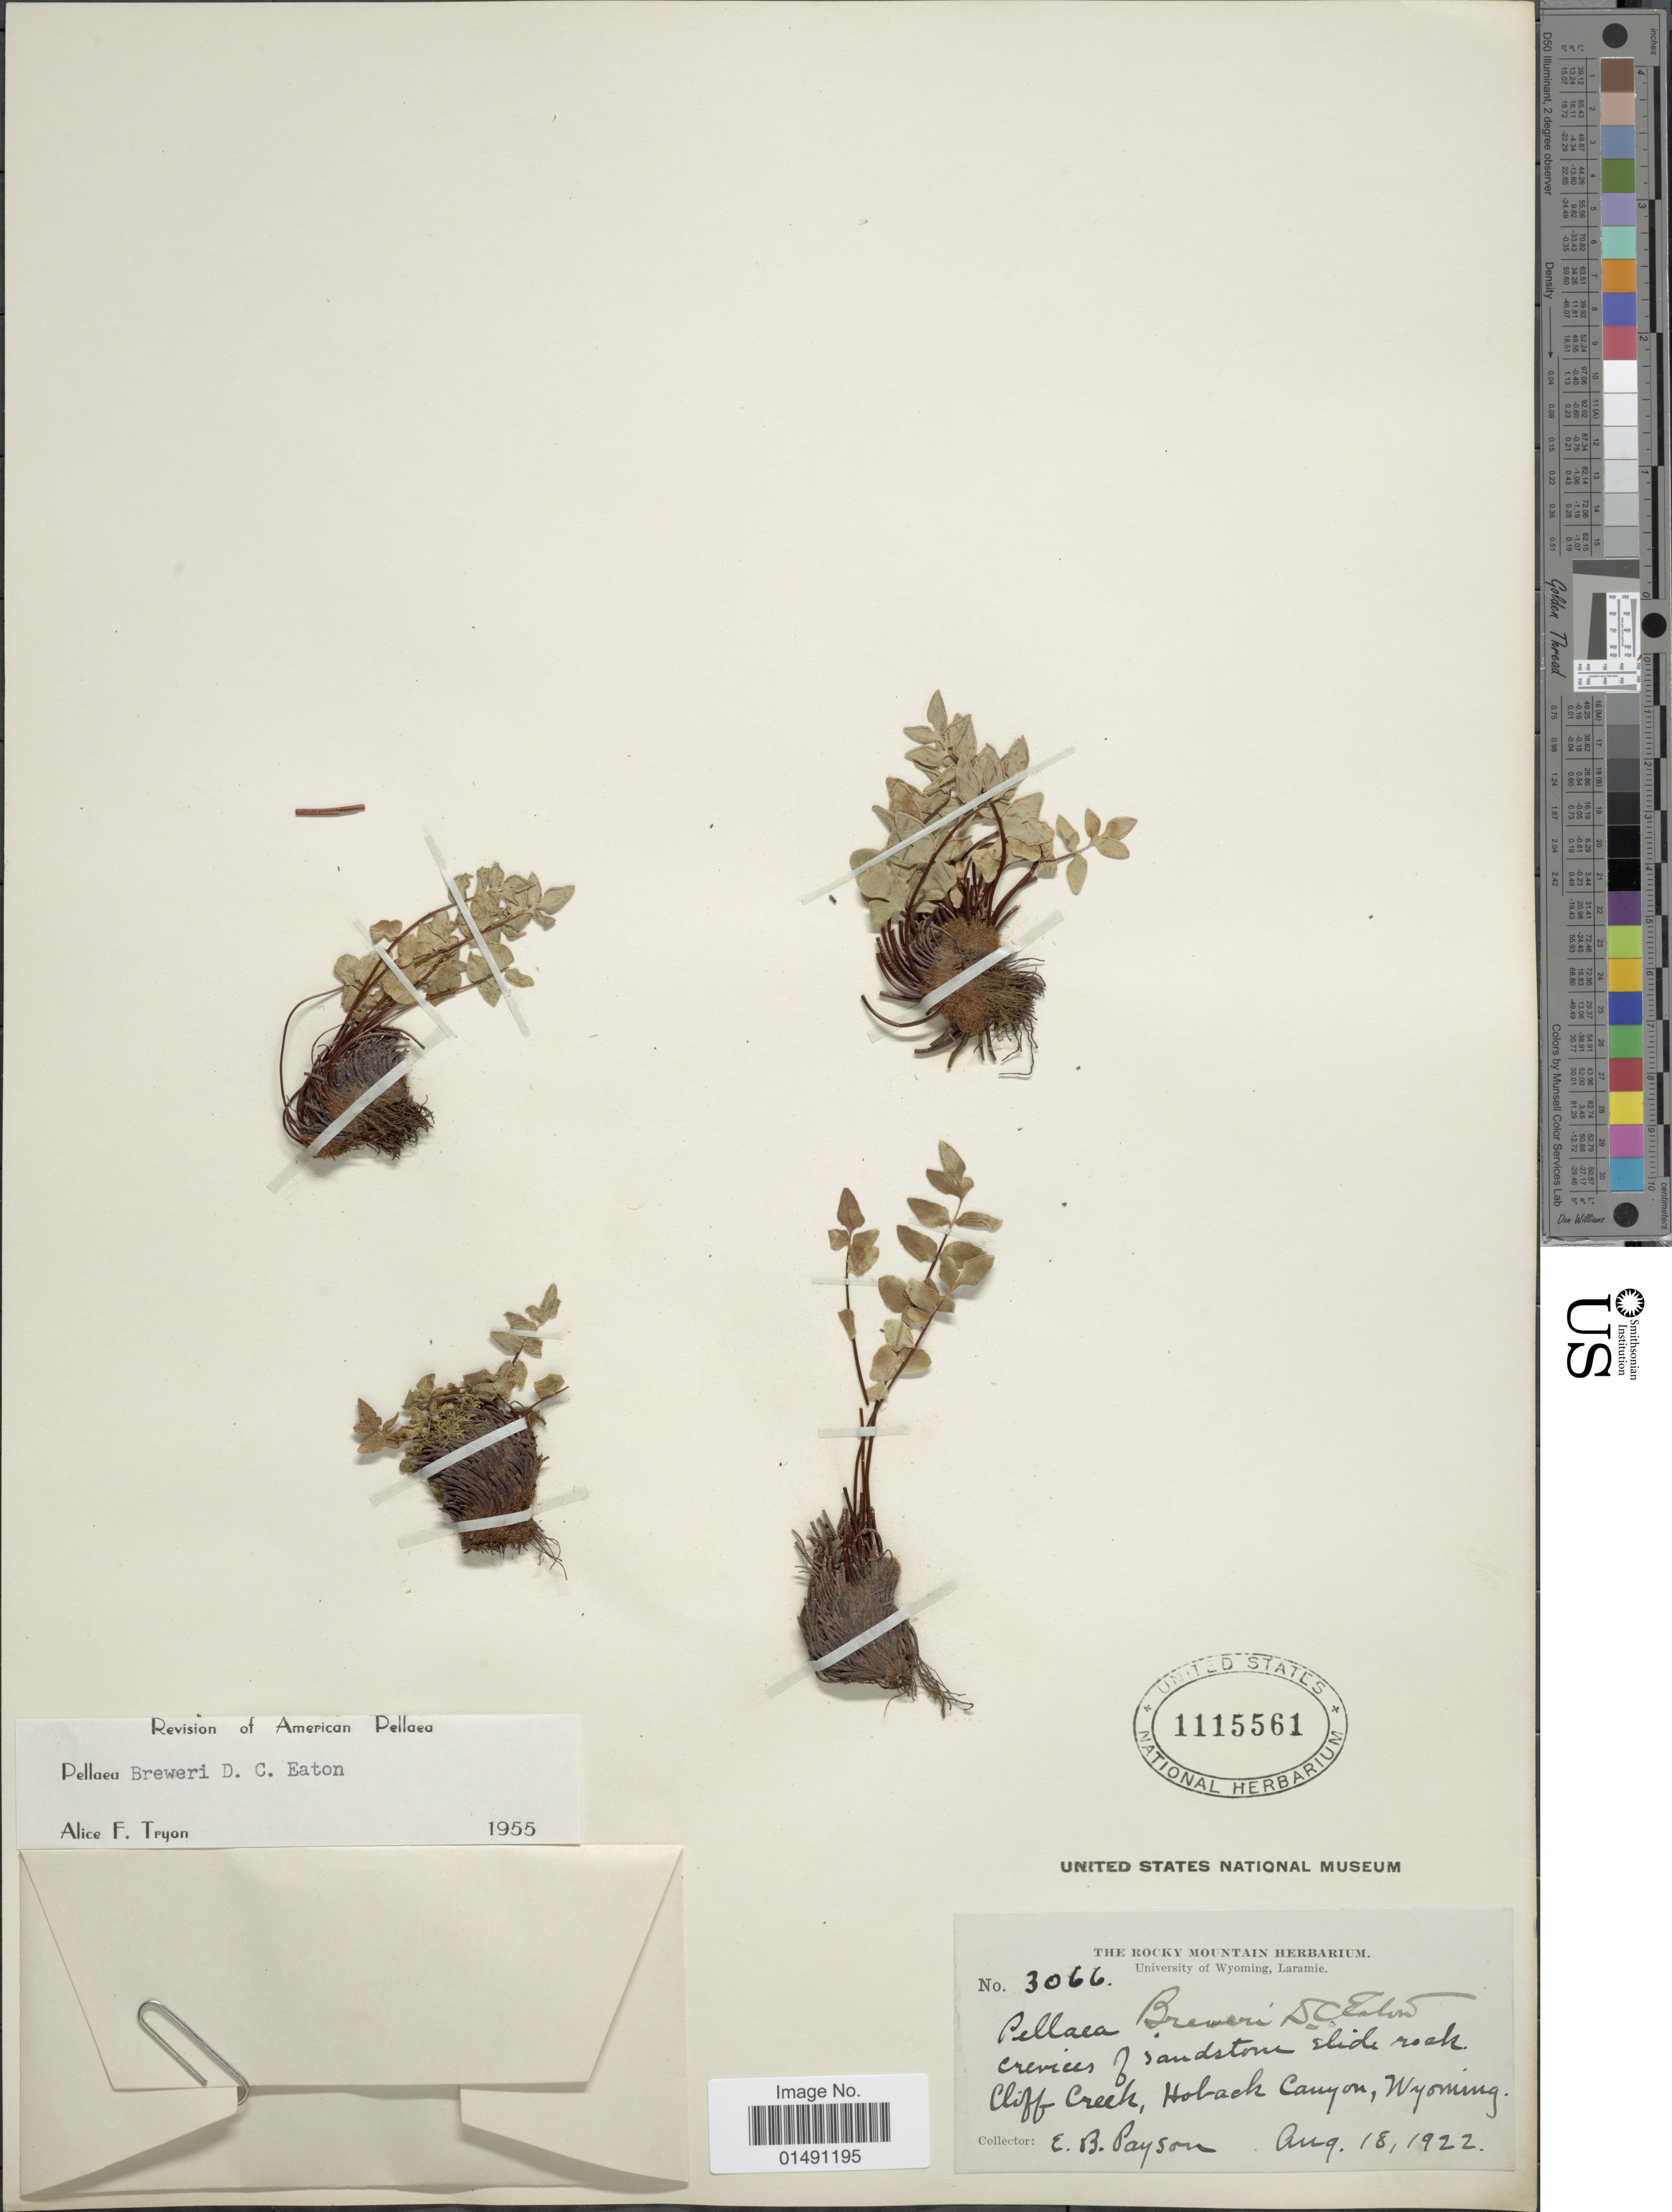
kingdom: Plantae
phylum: Tracheophyta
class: Polypodiopsida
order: Polypodiales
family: Pteridaceae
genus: Pellaea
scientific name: Pellaea breweri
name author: D.C. Eaton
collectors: E. B. Payson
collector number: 3066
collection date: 1922-08-18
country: United States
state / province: Wyoming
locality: Crevices of sandstone slide rock Cliff Creek, Hoback Canyon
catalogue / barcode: US 1115561